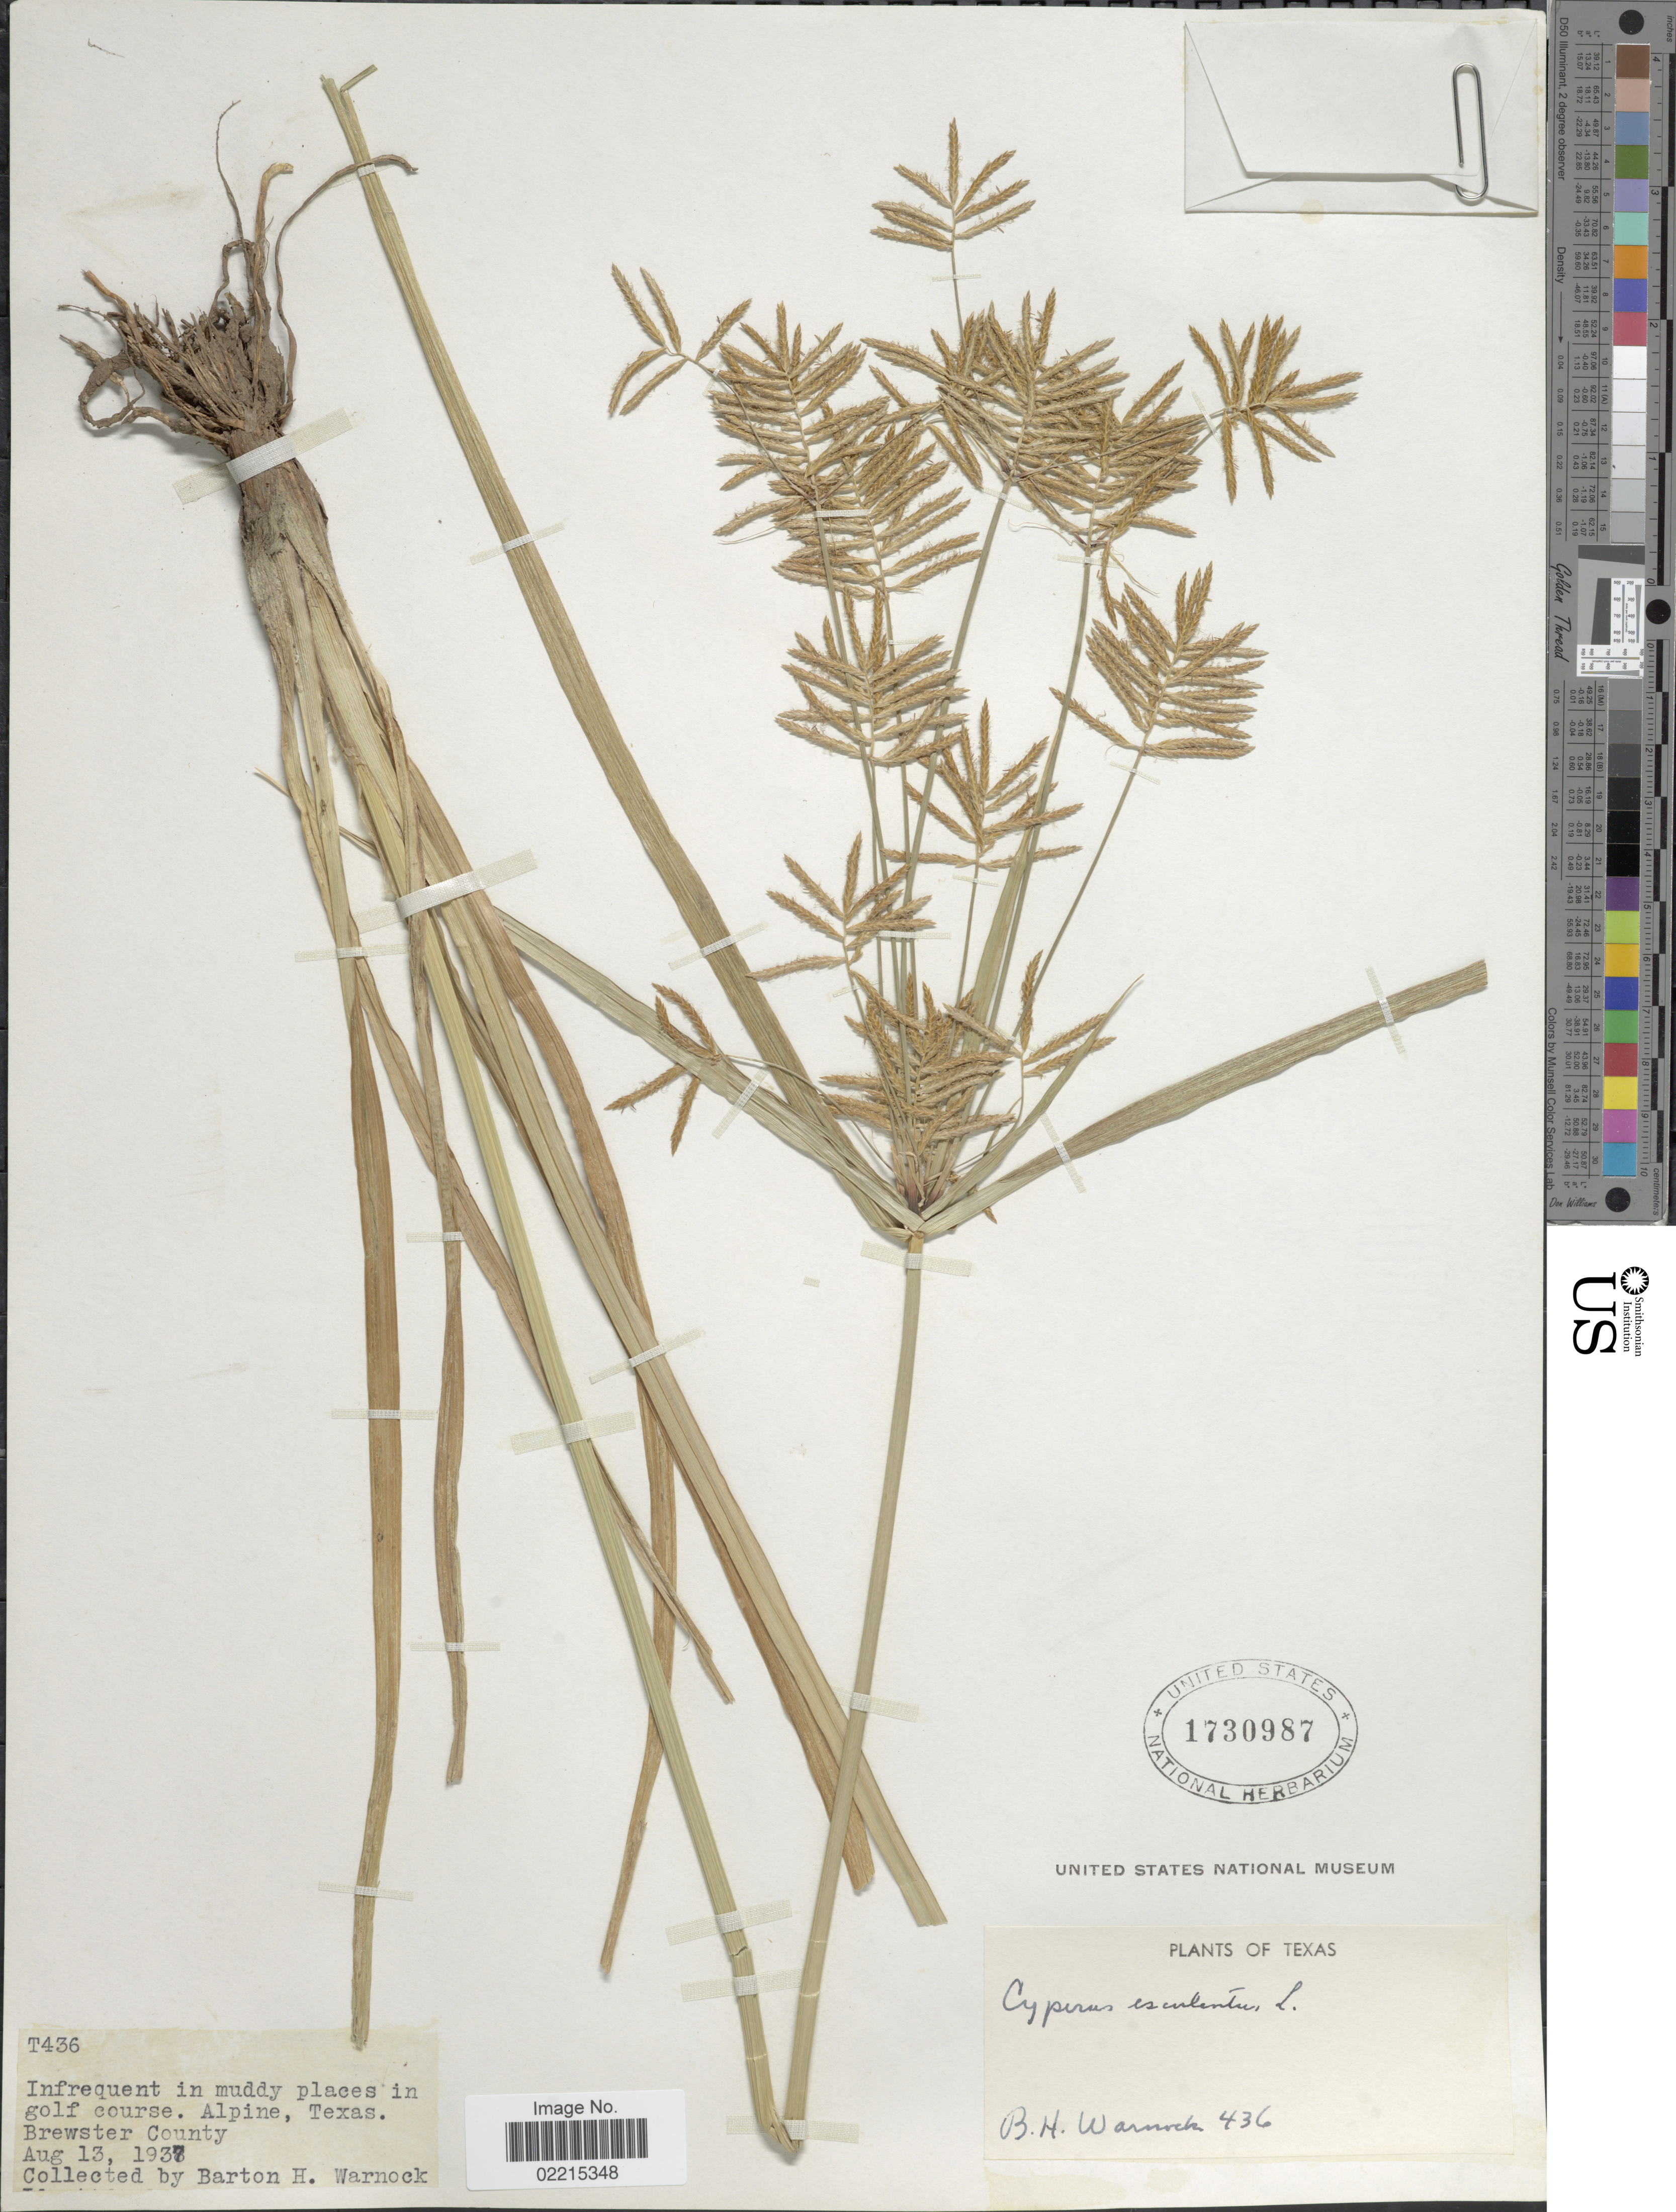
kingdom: Plantae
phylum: Tracheophyta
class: Liliopsida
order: Poales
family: Cyperaceae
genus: Cyperus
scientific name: Cyperus esculentus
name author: L.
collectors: B. H. Warnock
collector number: T436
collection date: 1937-08-13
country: United States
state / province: Texas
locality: In golf course. Alpine, Texas, Brewster County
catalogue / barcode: US 1730987